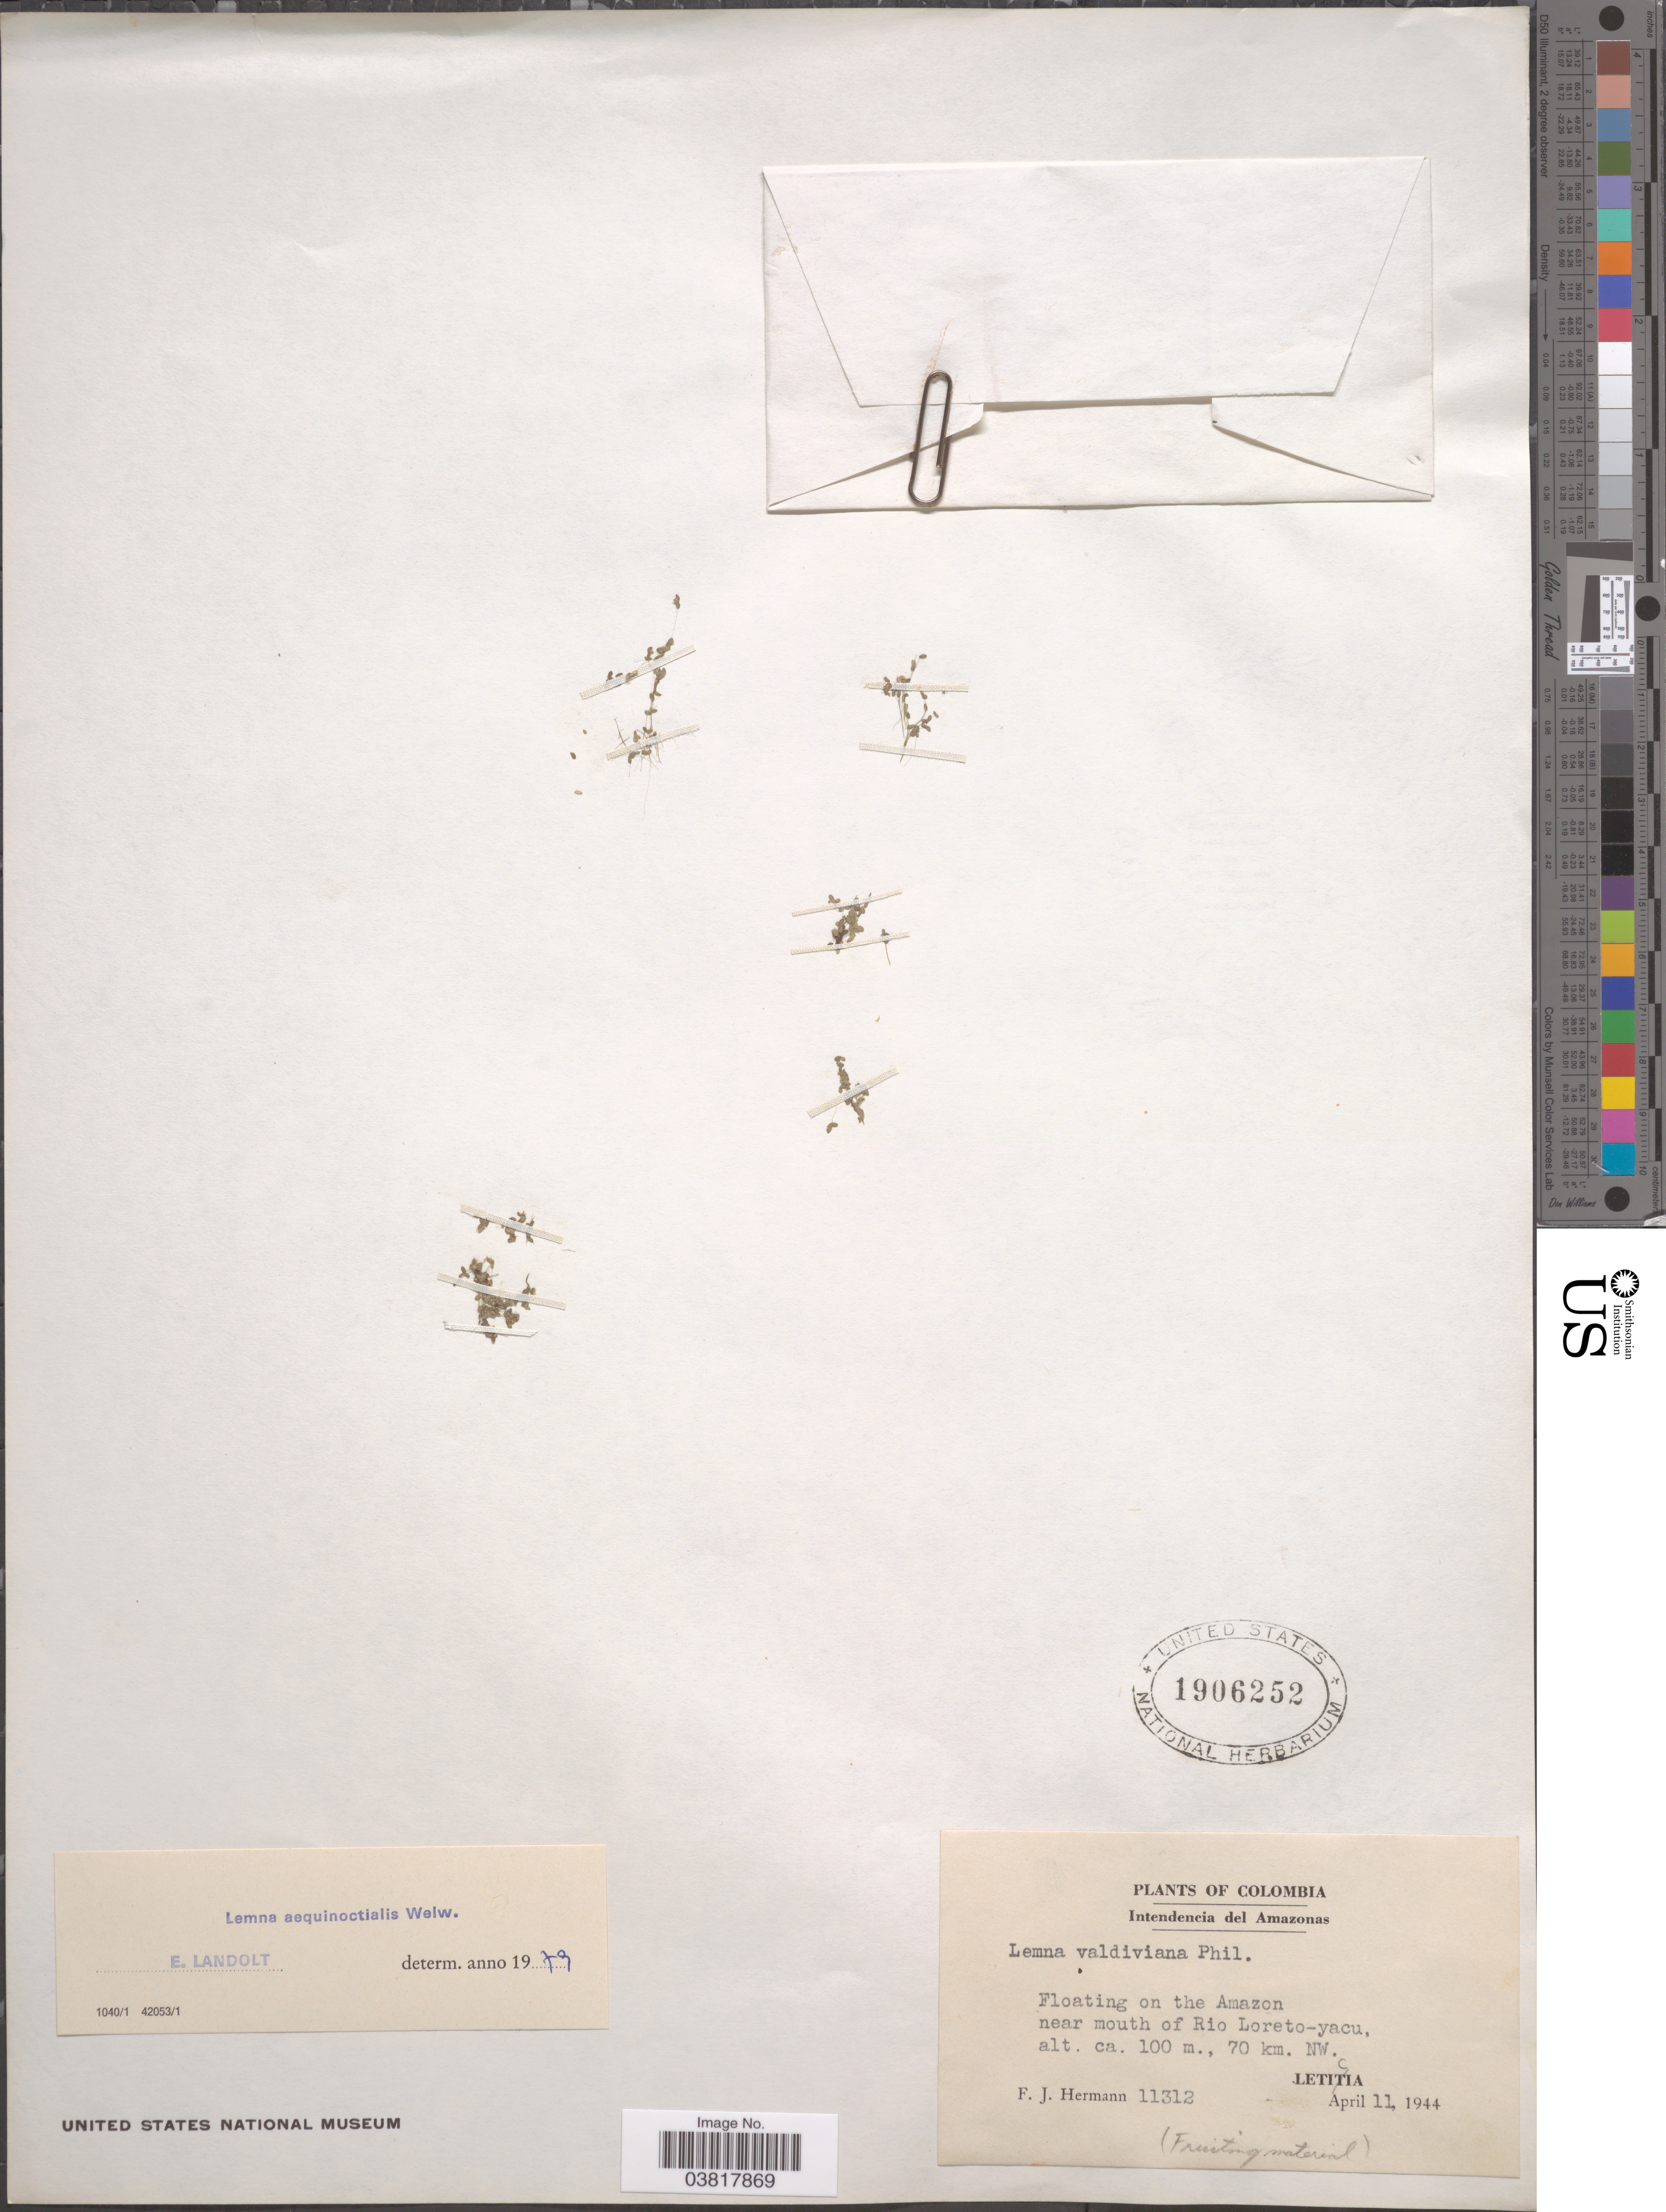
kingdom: Plantae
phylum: Tracheophyta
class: Liliopsida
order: Alismatales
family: Araceae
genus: Lemna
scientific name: Lemna aequinoctialis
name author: Welw.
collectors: F. J. Hermann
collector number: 11312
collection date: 1944-04-11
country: Colombia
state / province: Amazônas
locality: Intendencia del Amazonas. Floating on the Amazon near mouth of Rio Loreto-yacu, 70 km. NW. Leticia.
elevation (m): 100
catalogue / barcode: US 1906252